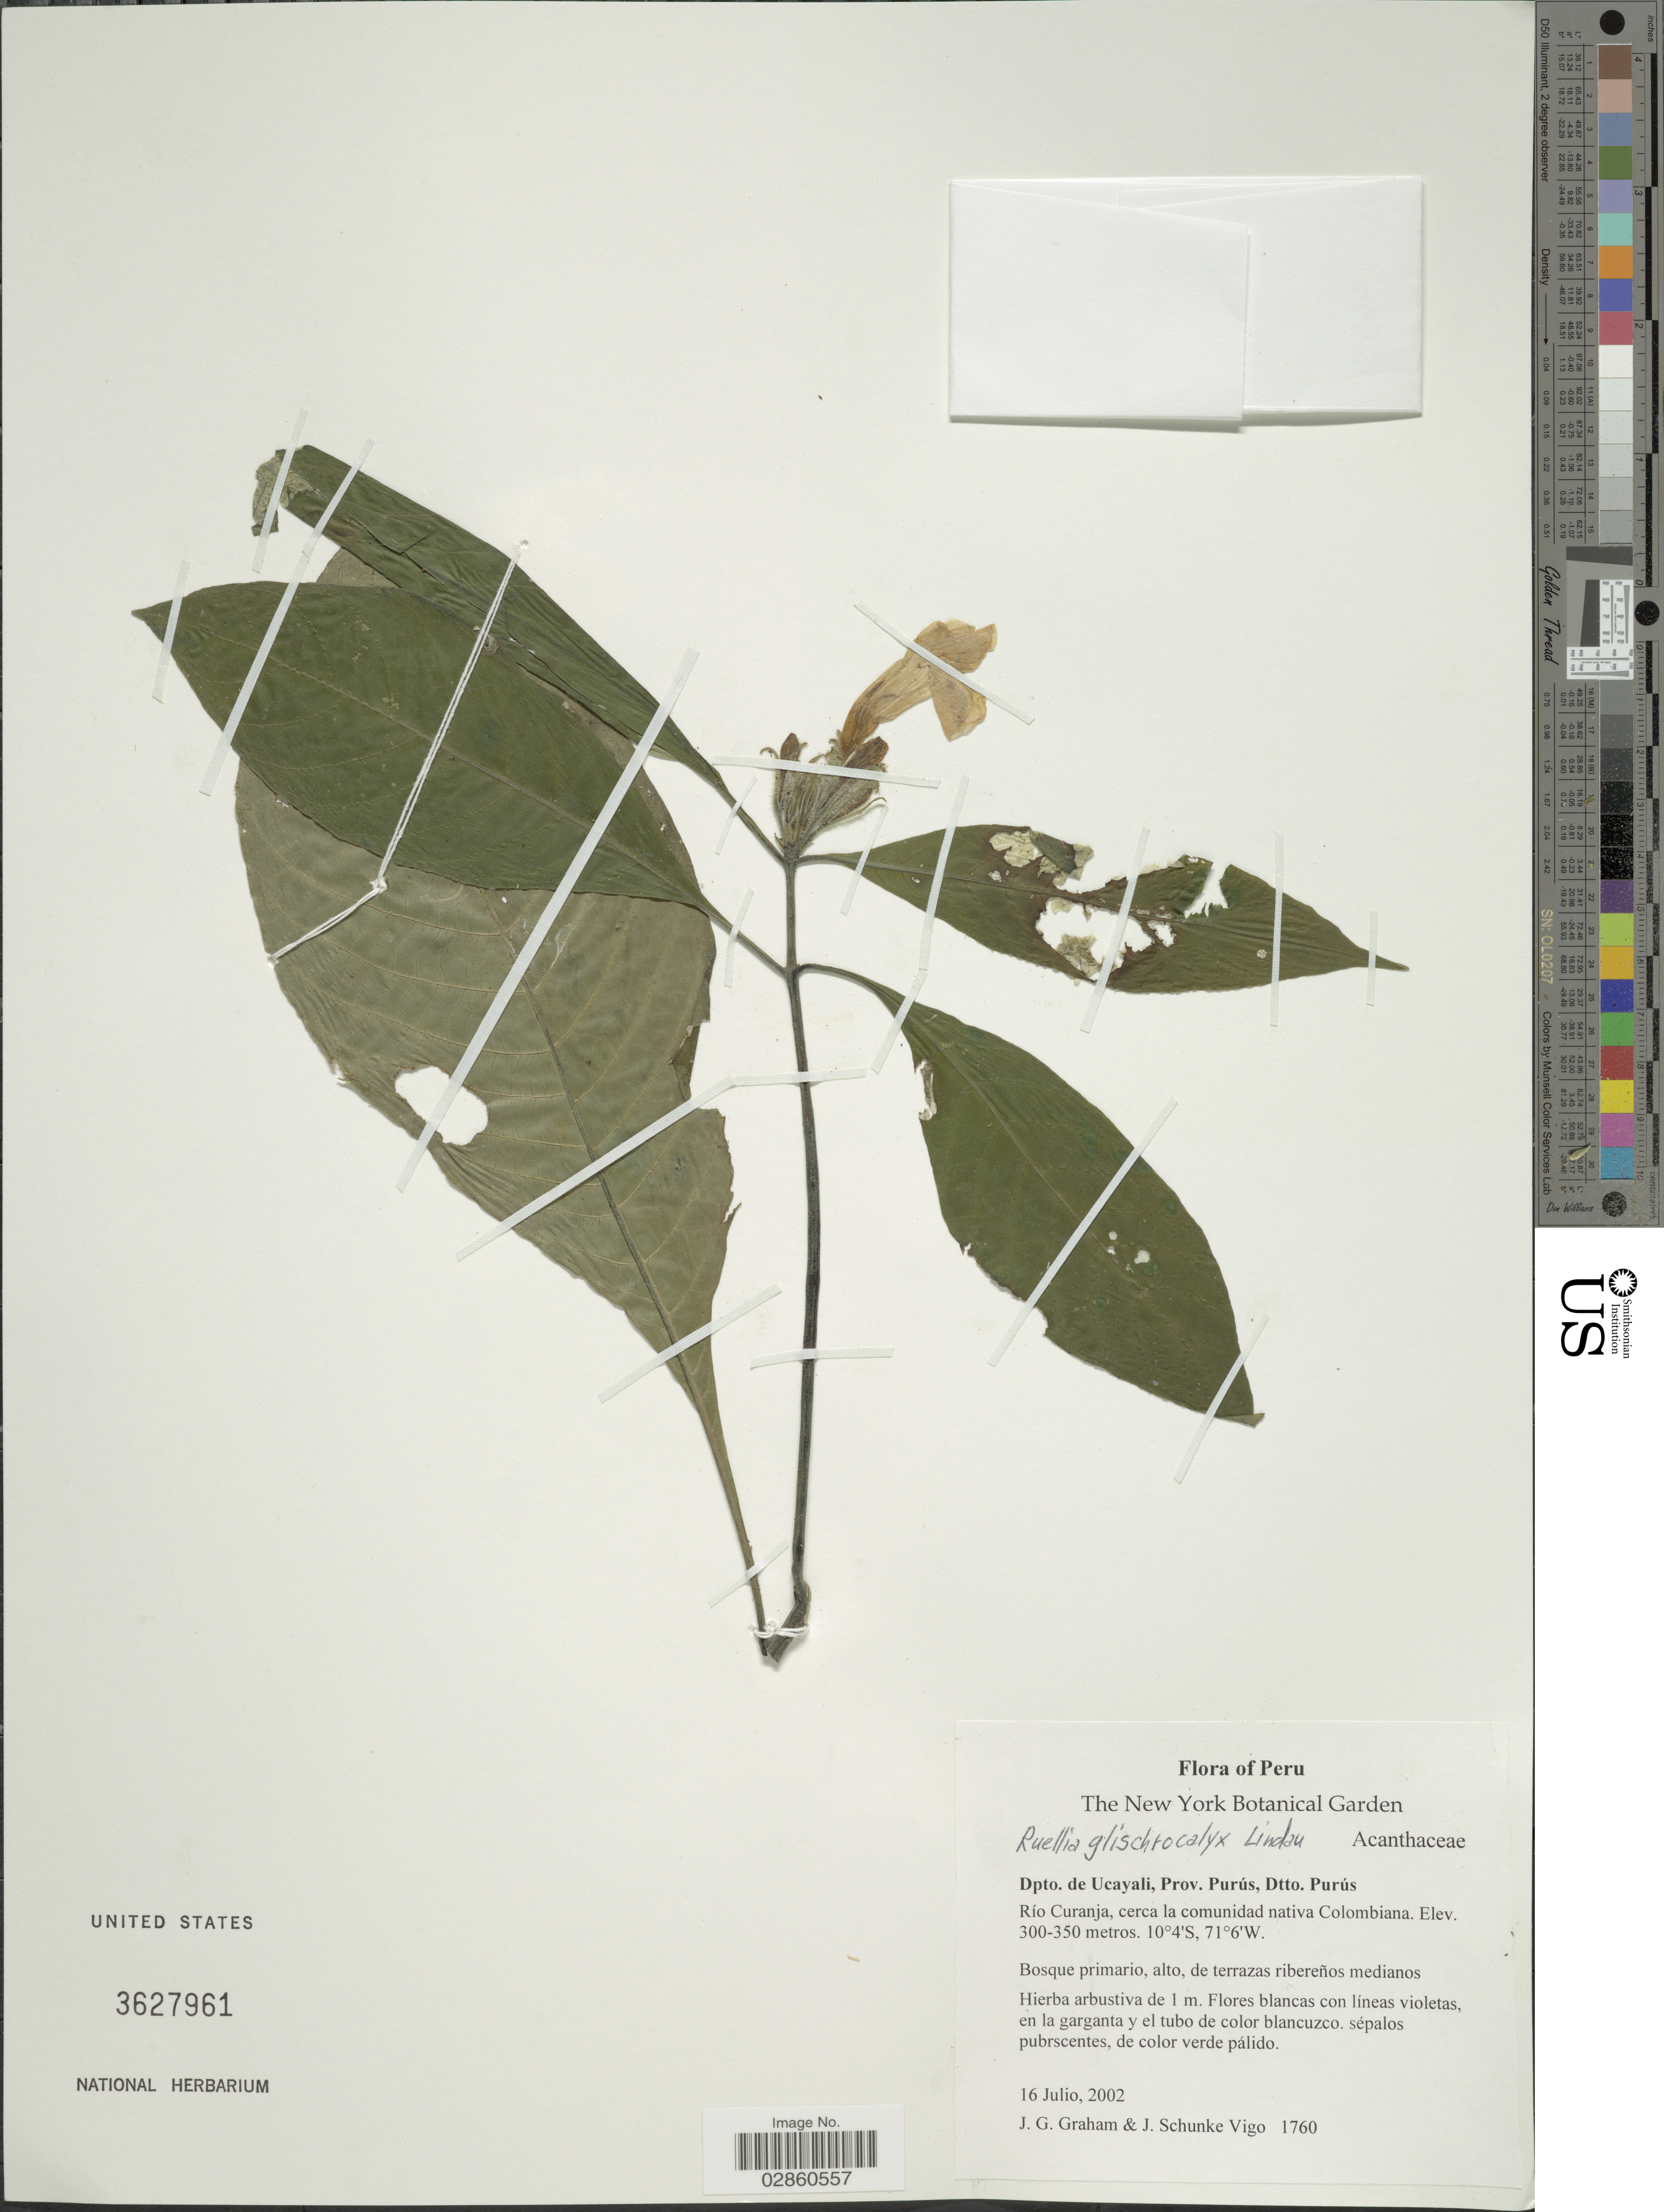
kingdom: Plantae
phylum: Tracheophyta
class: Magnoliopsida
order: Lamiales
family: Acanthaceae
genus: Ruellia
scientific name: Ruellia glischrocalyx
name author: Lindau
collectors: J. Graham & J. Schunke Vigo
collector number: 1760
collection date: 2002-07-16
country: Peru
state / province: Ucayali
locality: Dpto. Ucayali, Prov. Purús, Dtto. Purús. Río Curanja, cerca la comunidad nativa Colombiana.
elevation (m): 300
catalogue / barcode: US 3627961